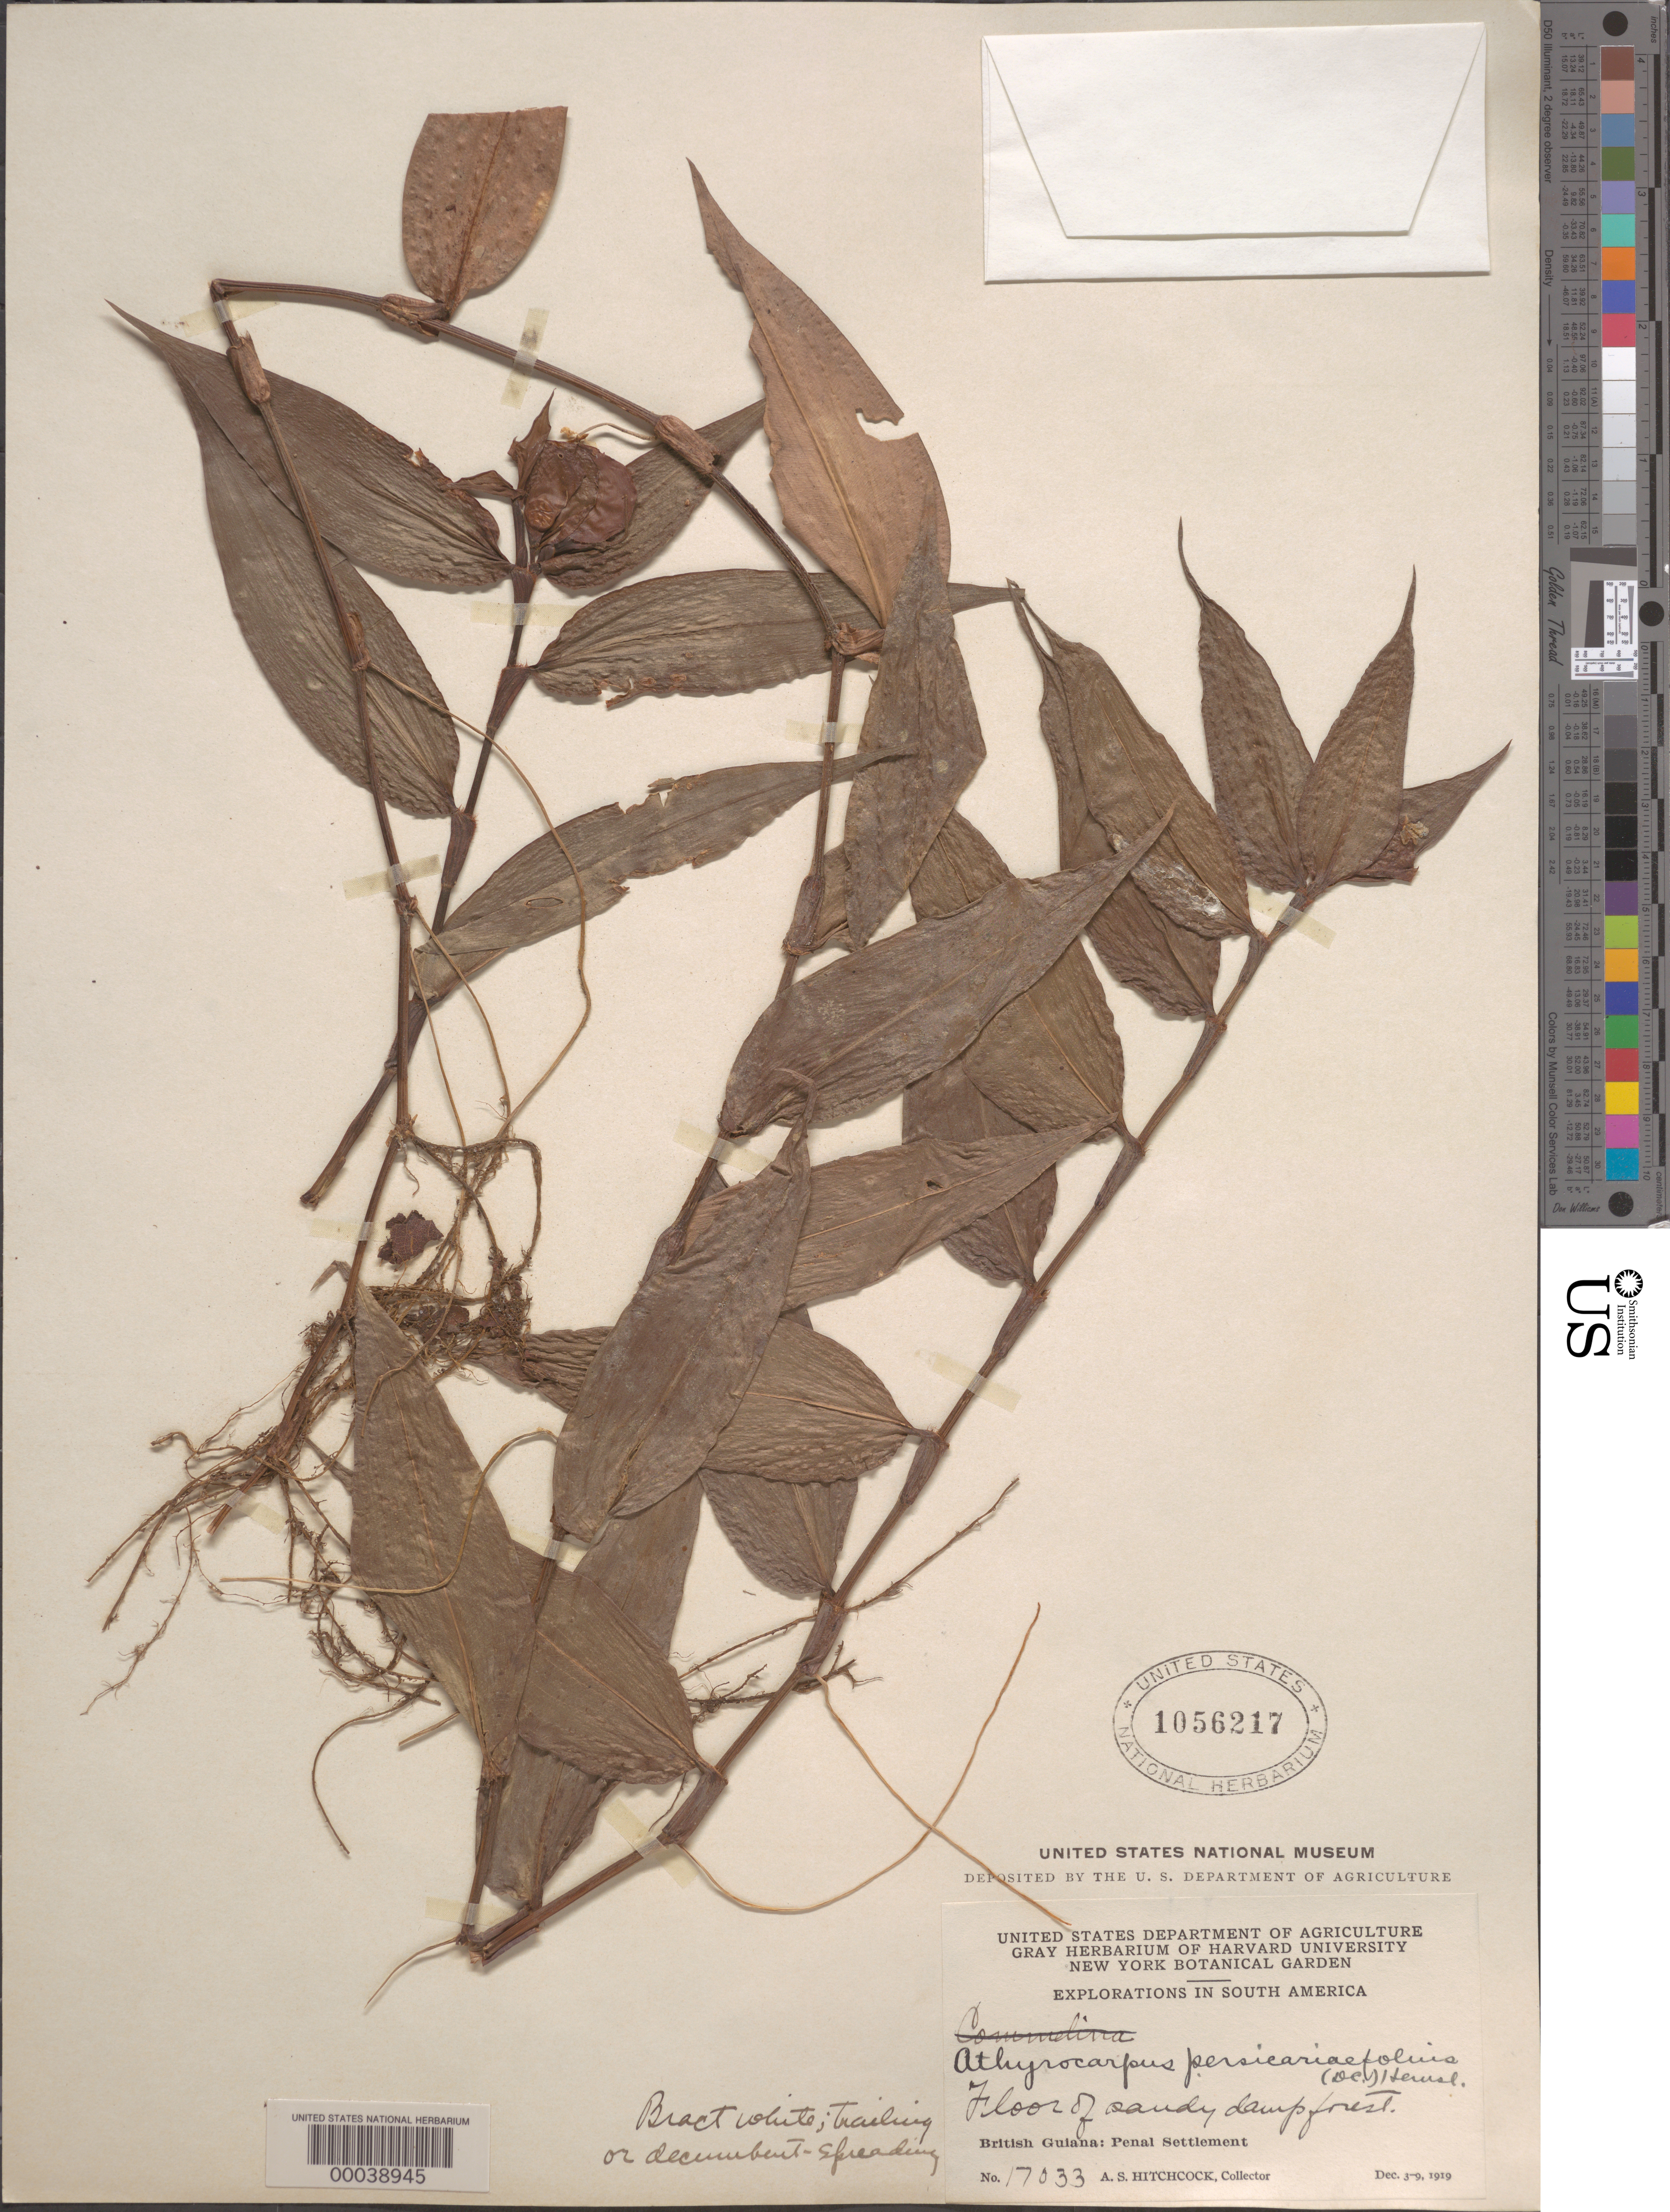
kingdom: Plantae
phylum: Tracheophyta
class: Liliopsida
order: Commelinales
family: Commelinaceae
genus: Commelina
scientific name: Commelina rufipes var. glabrata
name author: (D.R. Hunt) Faden & D.R. Hunt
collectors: A. S. Hitchcock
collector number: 17033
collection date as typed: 05 Dec 1919 to 09 Dec 1919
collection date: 1919-12-05/1919-12-09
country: Guyana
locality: Penal settlement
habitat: Floor of sandy damp forest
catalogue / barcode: US 1056217